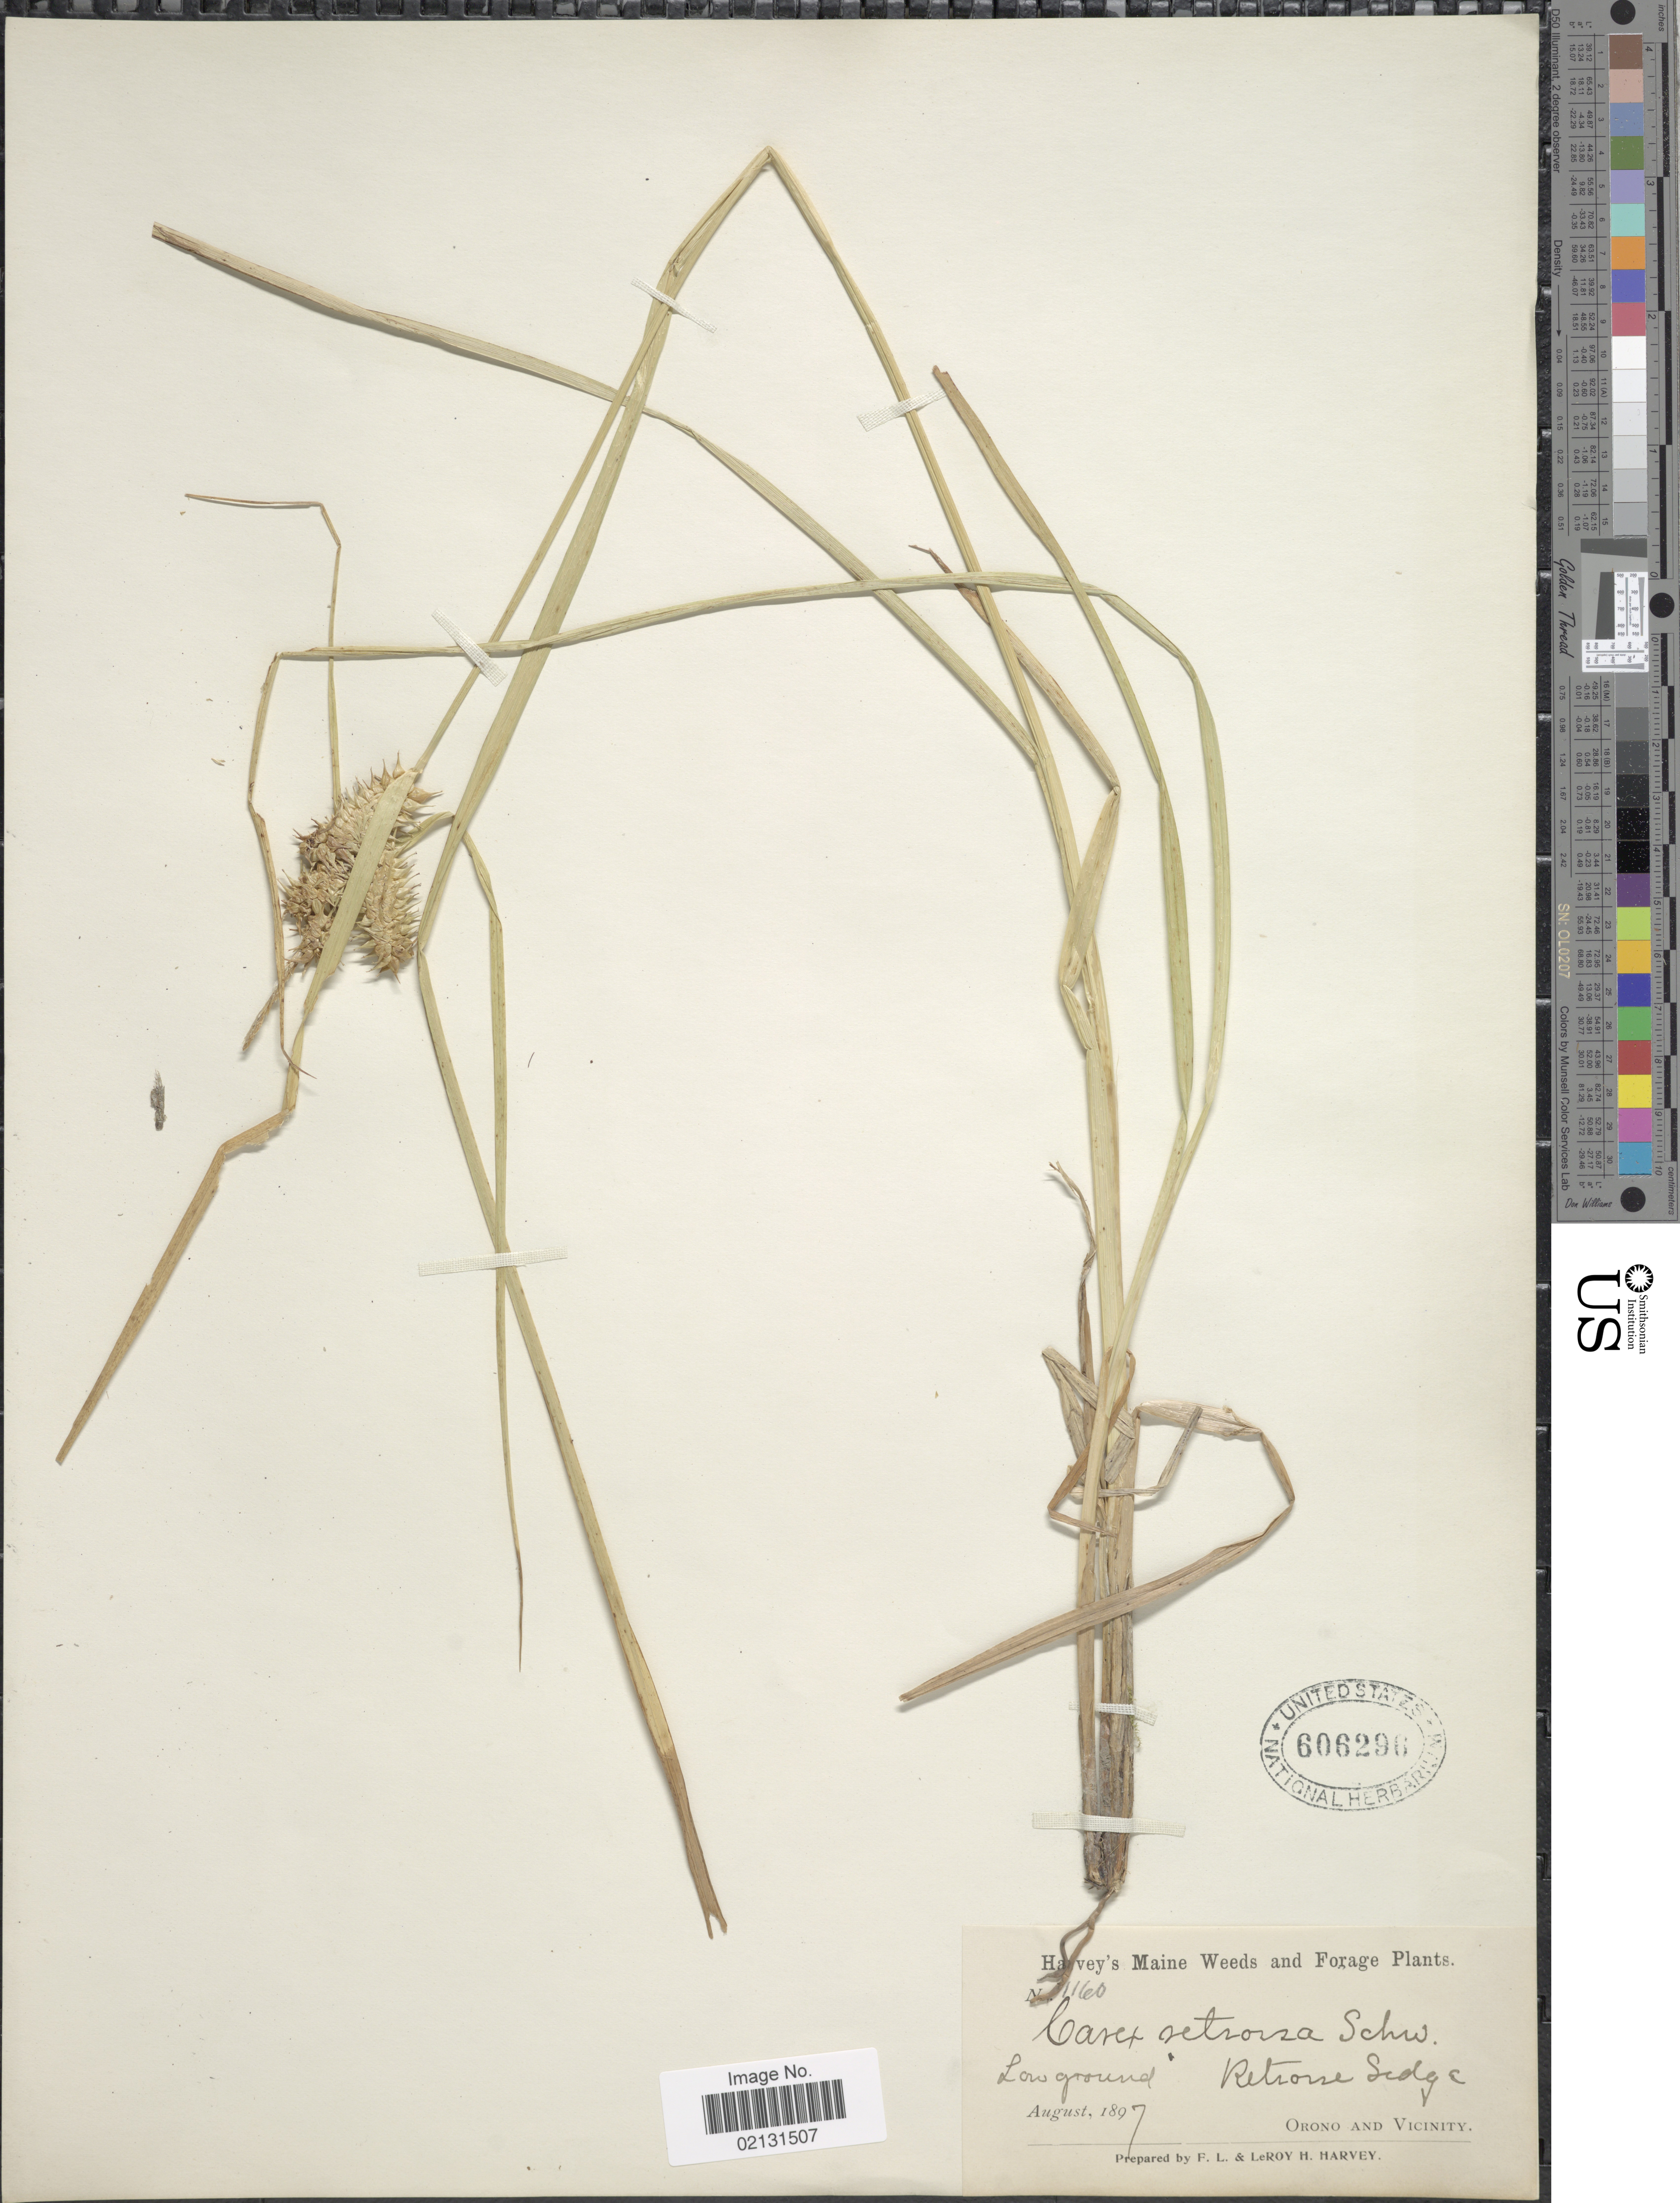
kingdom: Plantae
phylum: Tracheophyta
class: Liliopsida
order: Poales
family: Cyperaceae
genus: Carex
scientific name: Carex retrorsa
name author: Schwein.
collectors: F. L. Harvey & L. H. Harvey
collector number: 1160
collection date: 1897-08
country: United States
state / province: Maine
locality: Low ground, Retrorse Sedge, Orono and Vicinity.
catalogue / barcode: US 606296